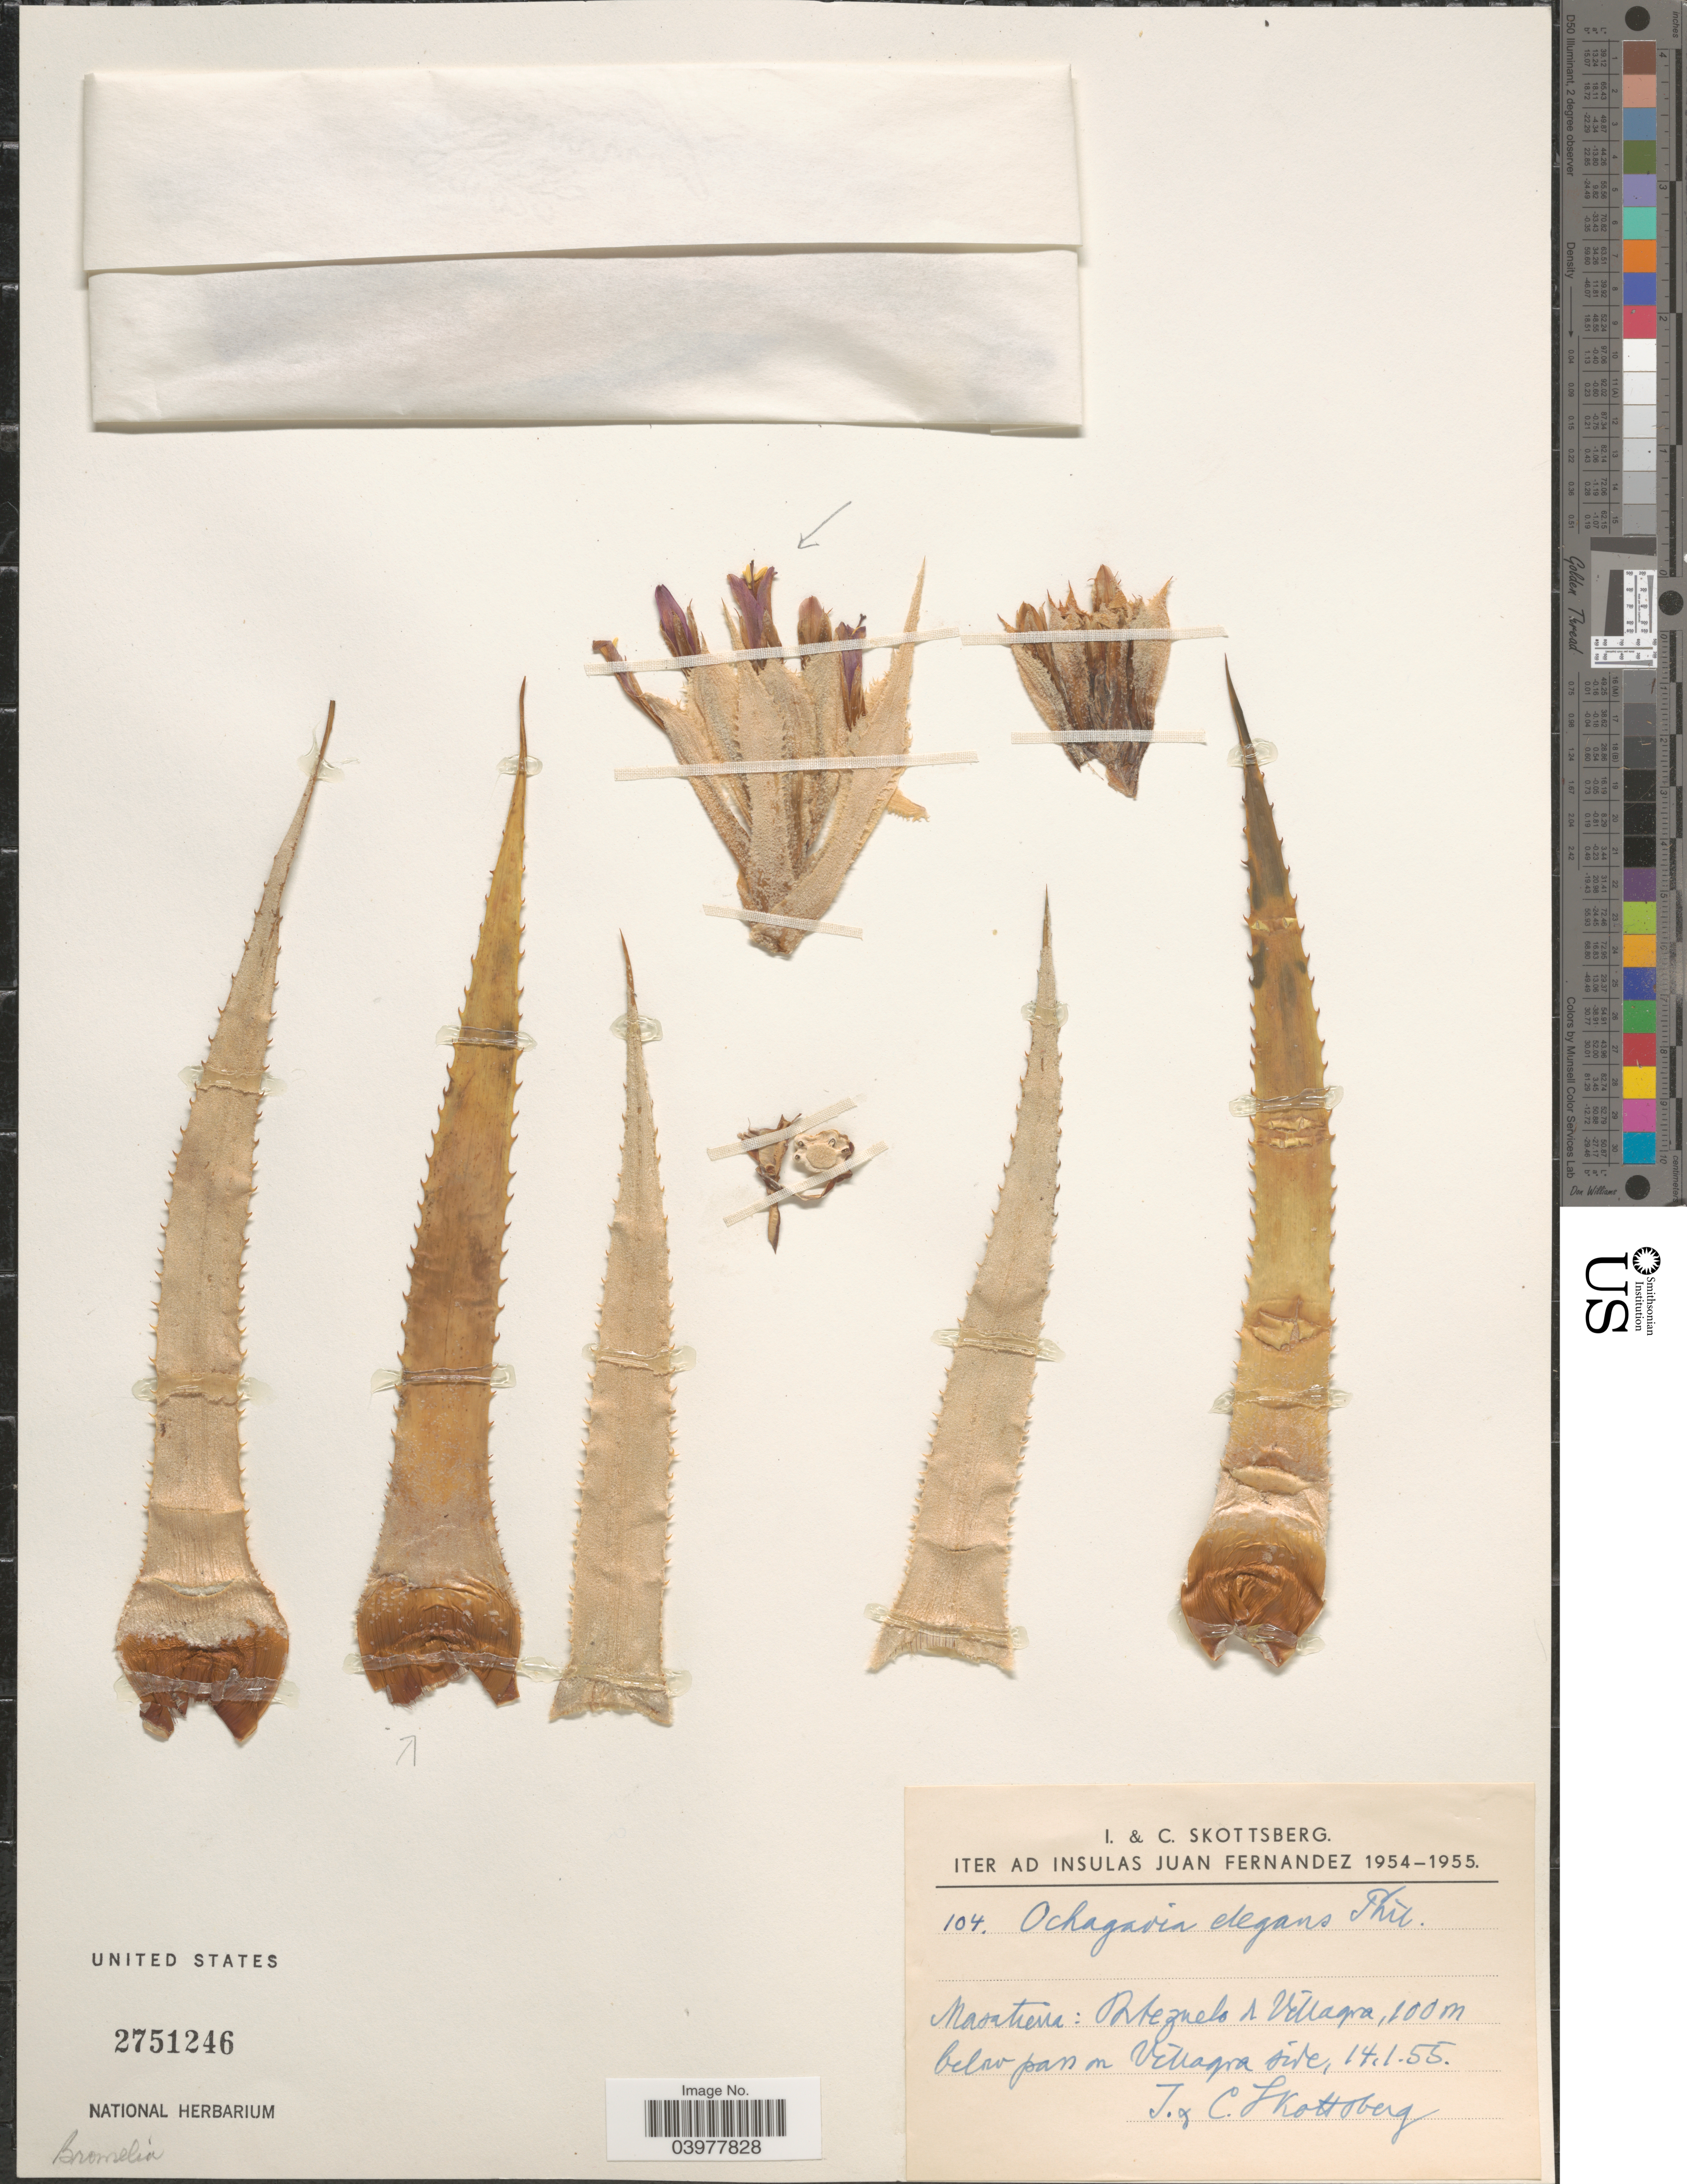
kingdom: Plantae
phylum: Tracheophyta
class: Liliopsida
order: Poales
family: Bromeliaceae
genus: Ochagavia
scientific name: Ochagavia elegans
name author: Phil.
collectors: I. Skottsberg & C. Skottsberg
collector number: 104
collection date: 1955-01-14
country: Chile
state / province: Valparaíso (V)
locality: Insulas Juan Fernandez. Masatierra: Portezuelo A Villagra, below pass on Villagra side.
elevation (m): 100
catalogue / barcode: US 2751246